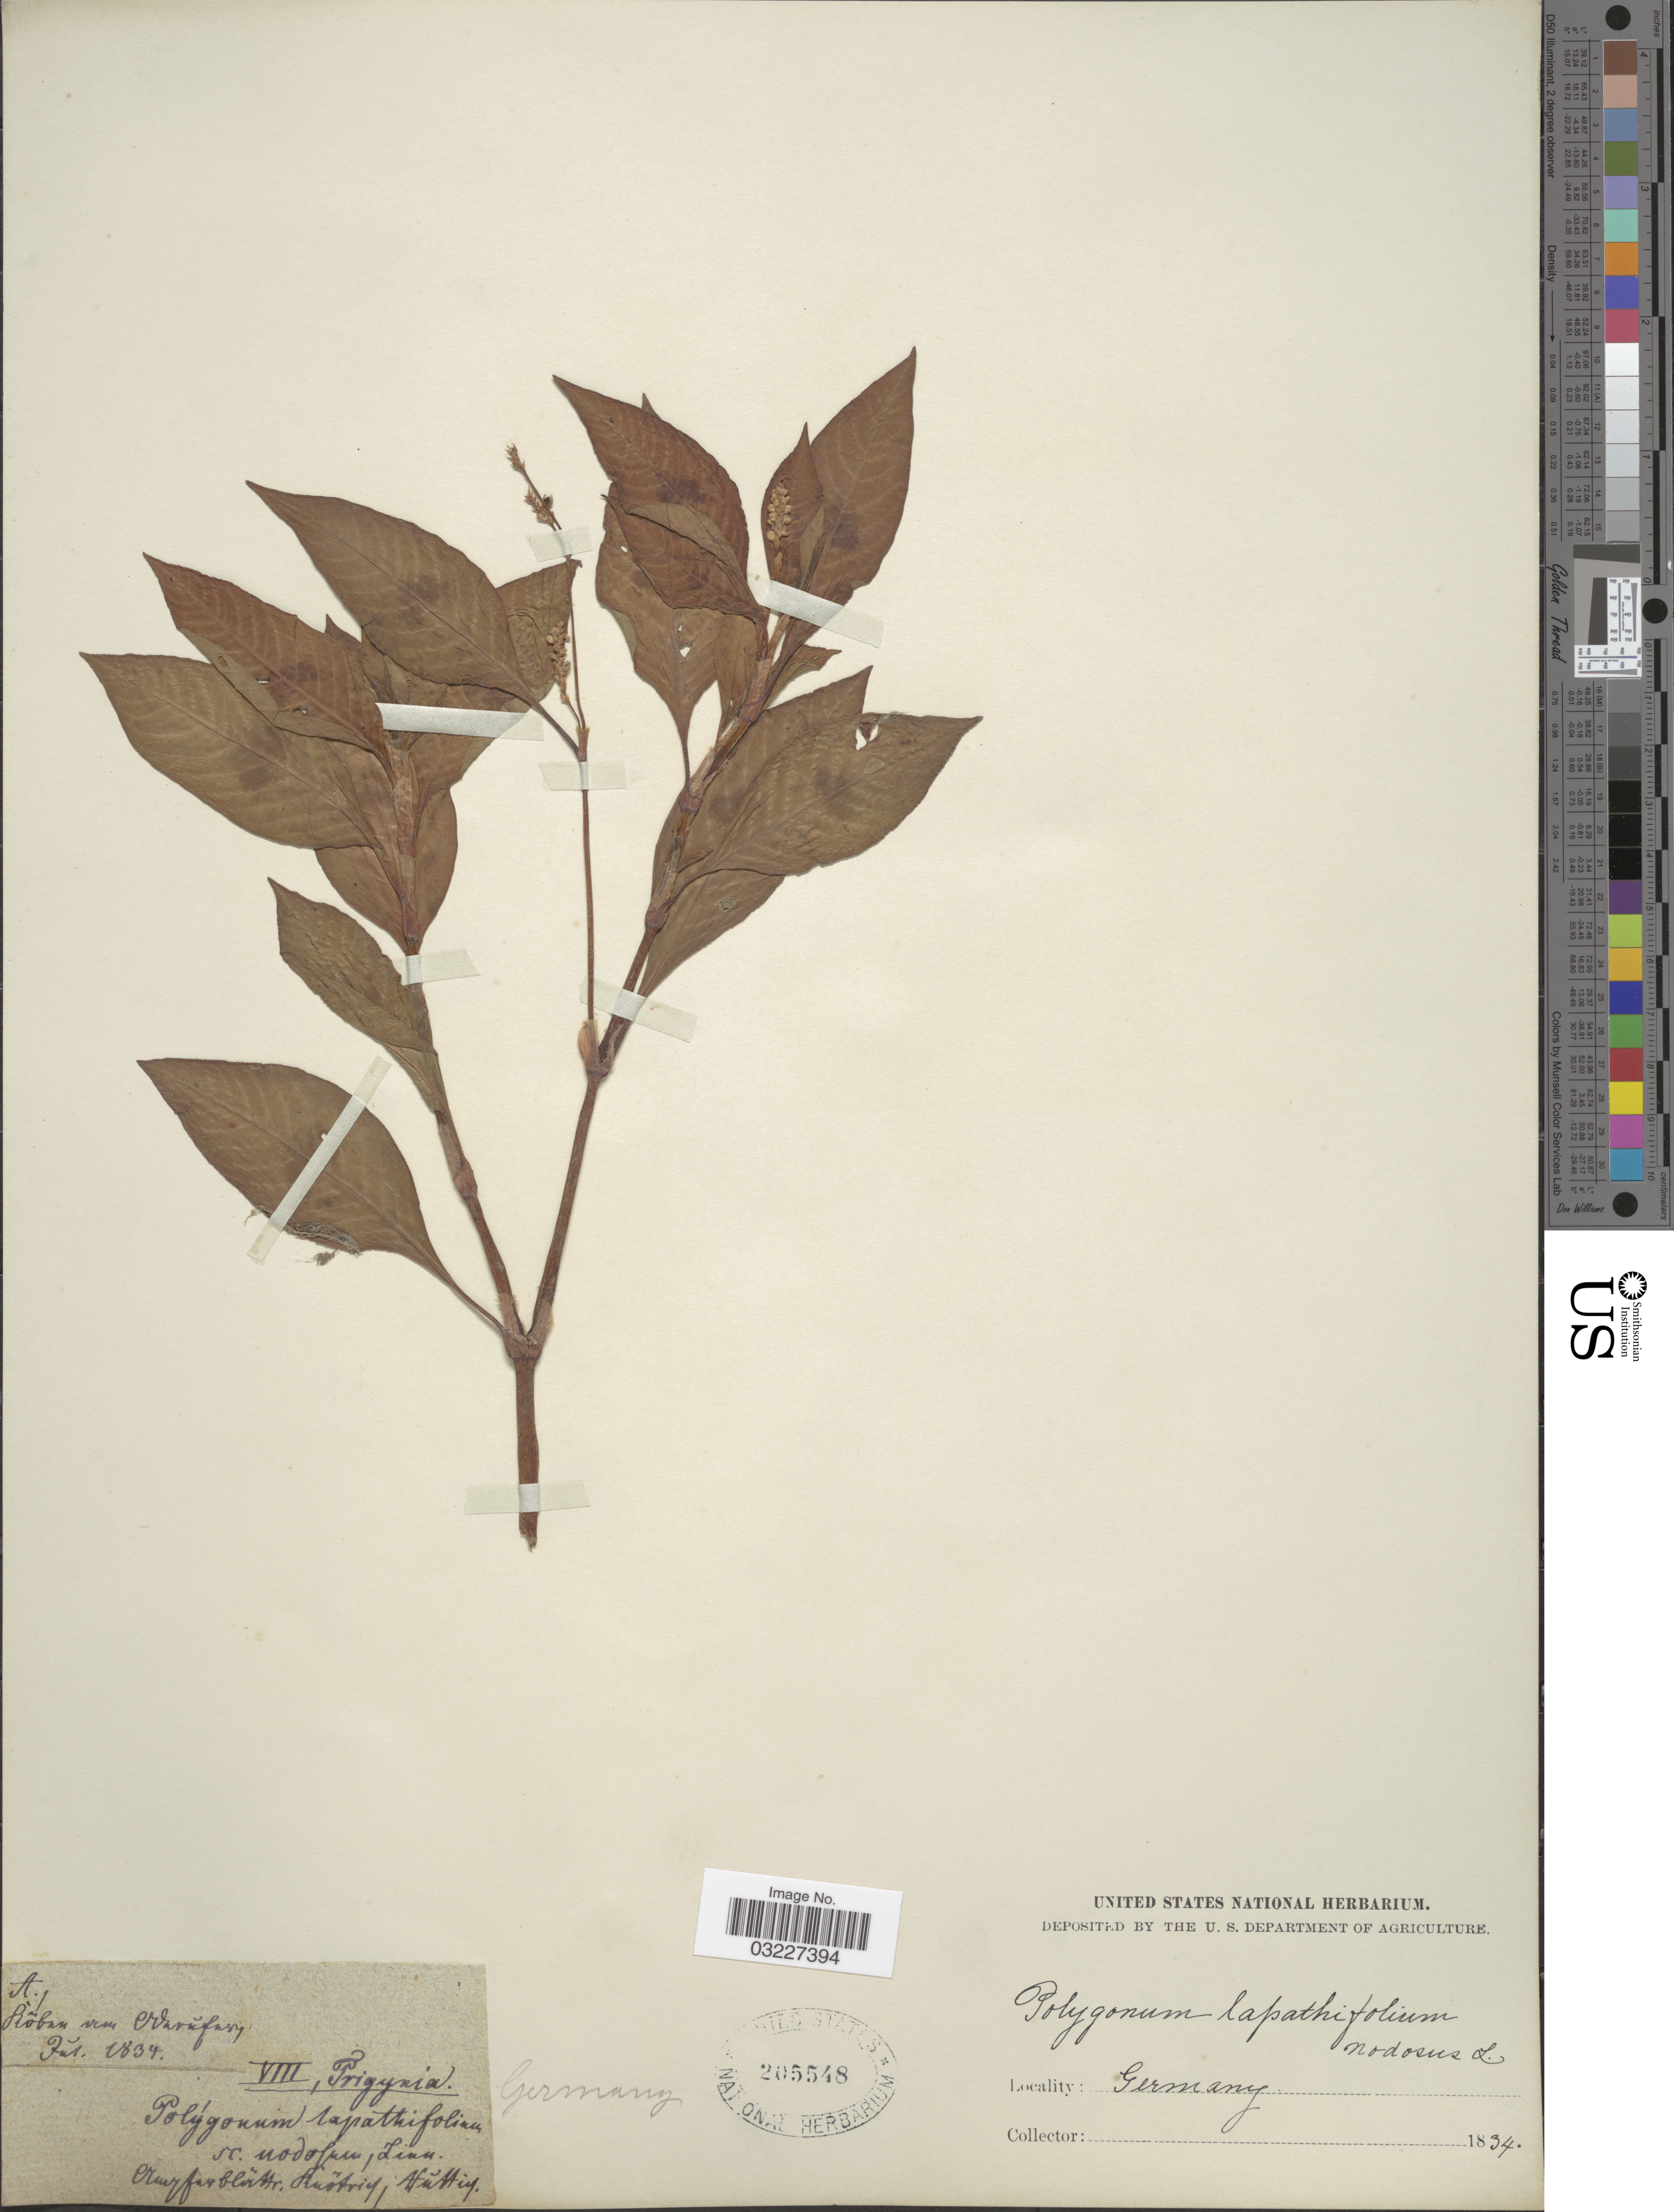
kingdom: Plantae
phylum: Tracheophyta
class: Magnoliopsida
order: Caryophyllales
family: Polygonaceae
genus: Polygonum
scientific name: Polygonum lapathifolium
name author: L.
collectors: ex herb. United States National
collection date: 1834-07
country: Germany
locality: Aöban van Odarafon.[interpreted] Arupfarblaar, Auotriy, Afuttiy. [interpreted]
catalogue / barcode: US 205548